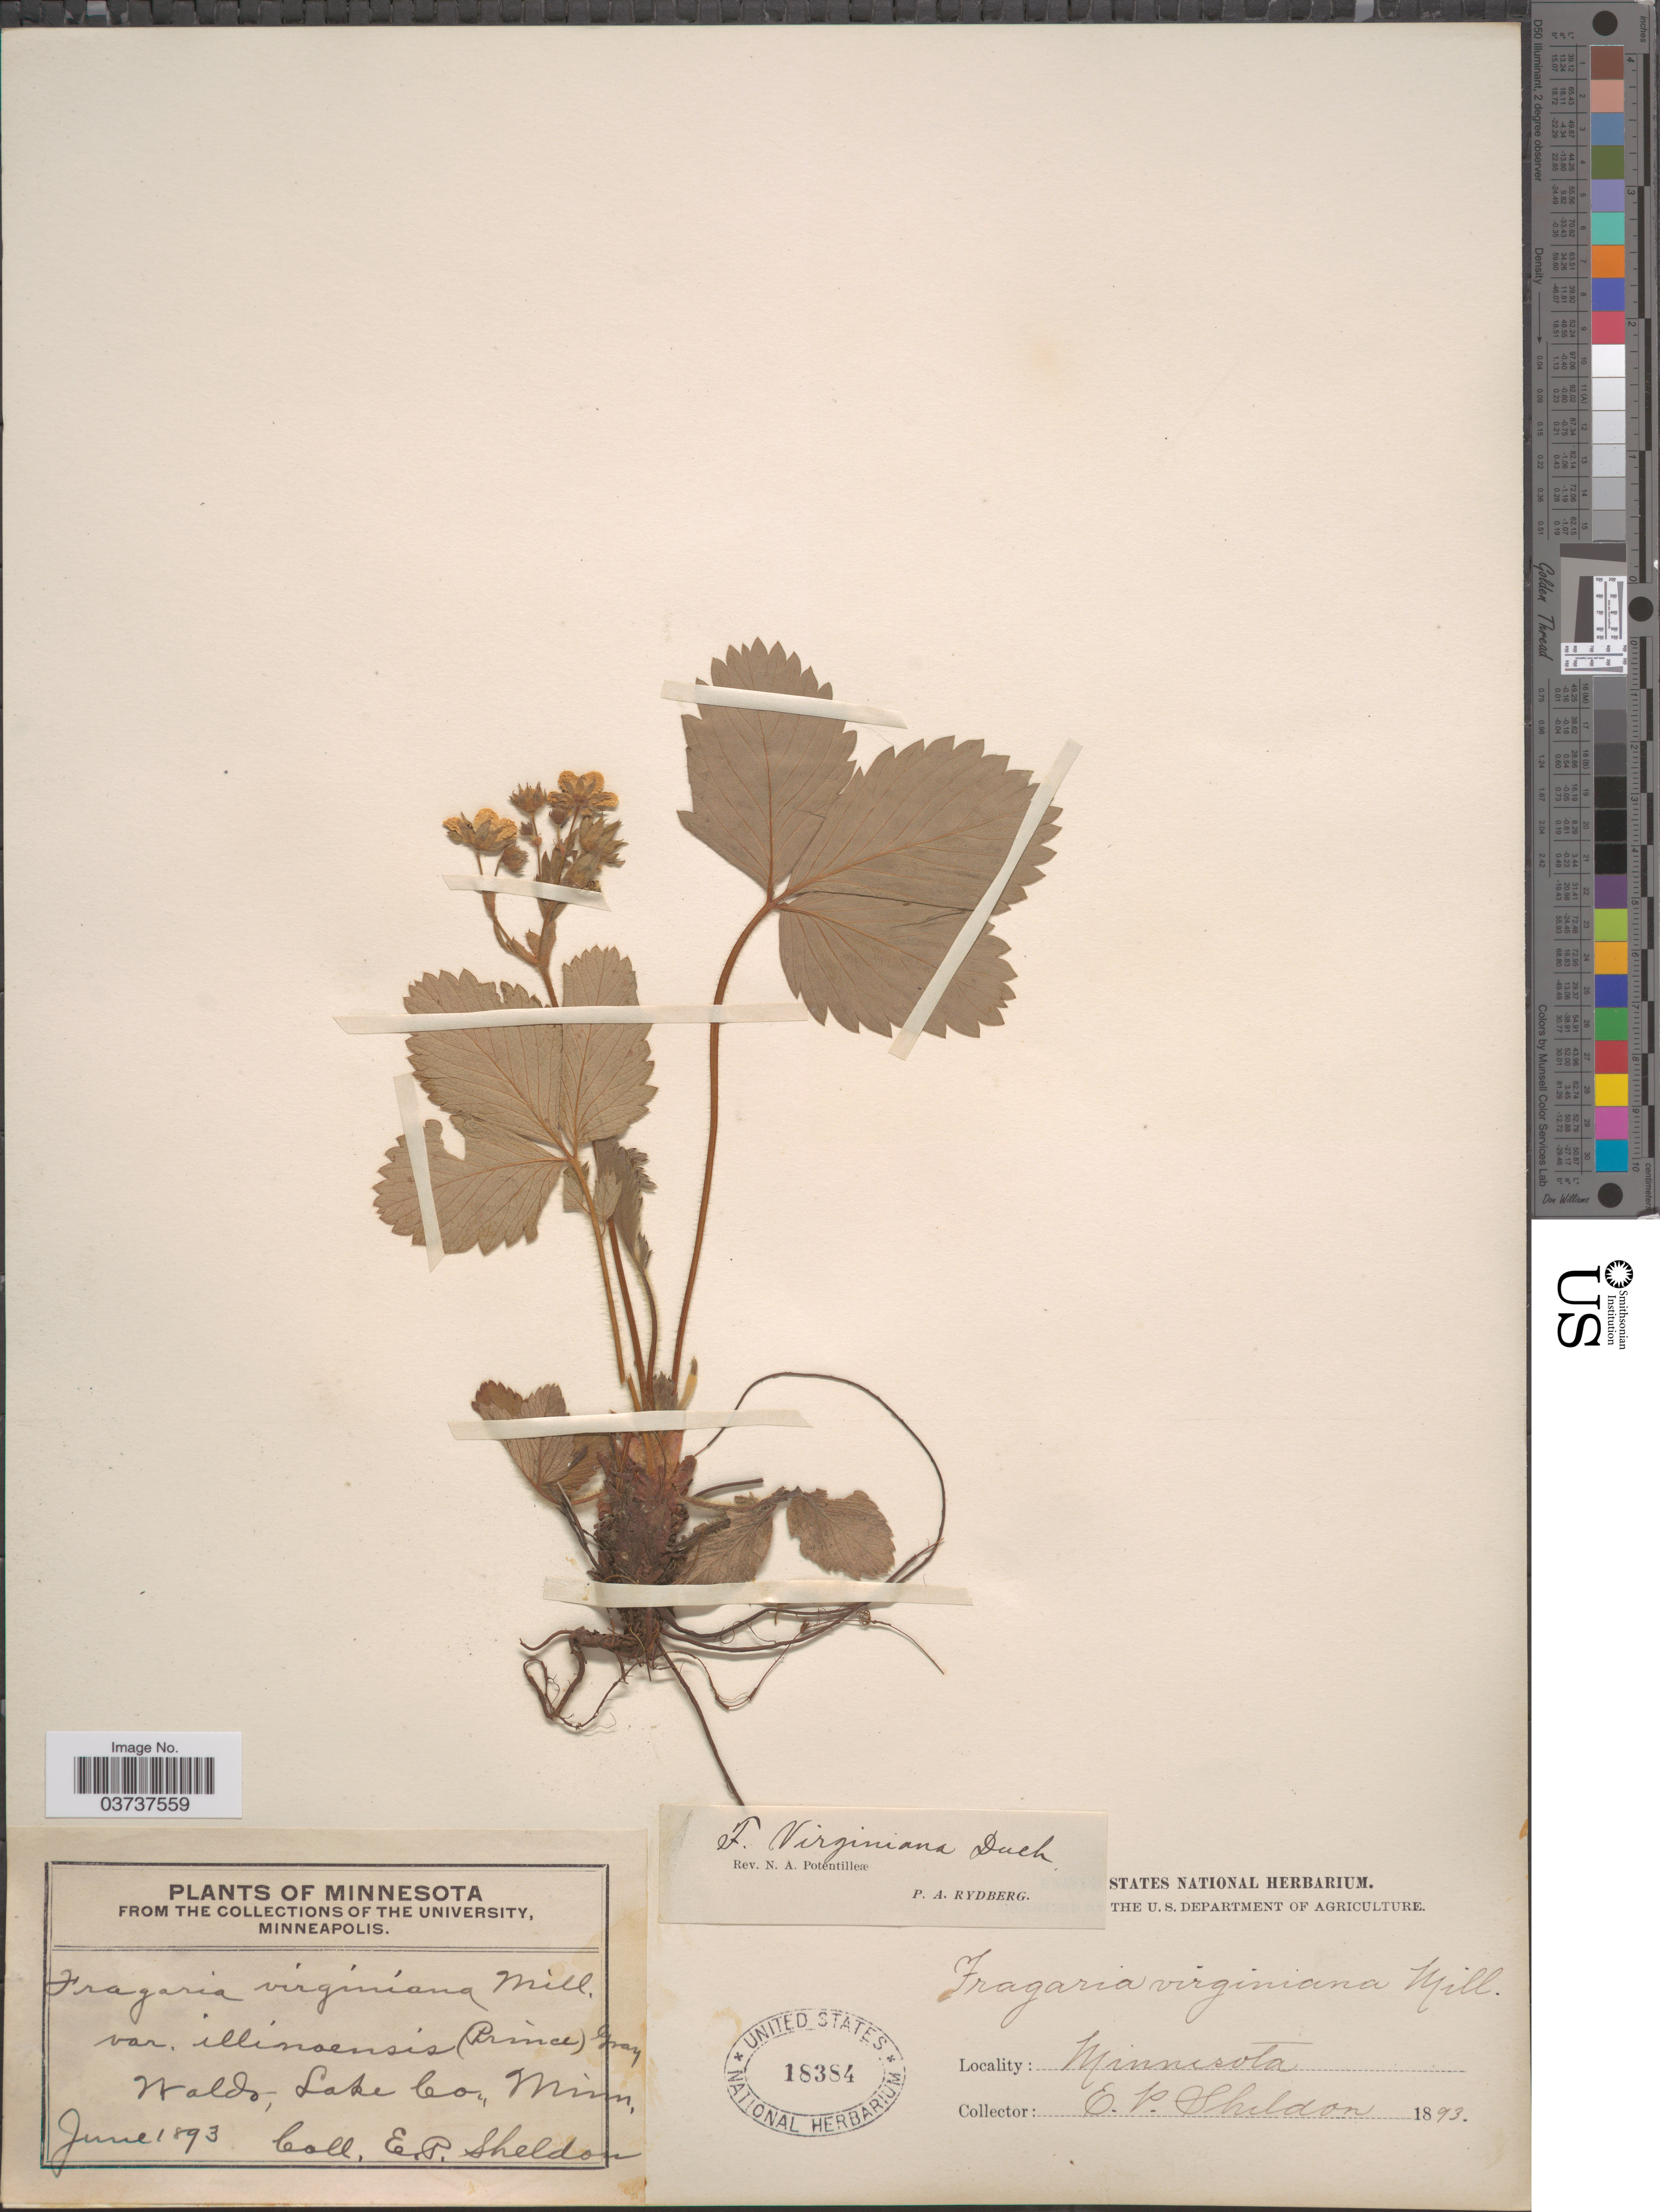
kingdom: Plantae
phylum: Tracheophyta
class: Magnoliopsida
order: Rosales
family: Rosaceae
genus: Fragaria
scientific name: Fragaria virginiana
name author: Mill.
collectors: E. P. Sheldon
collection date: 1893-06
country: United States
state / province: Minnesota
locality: Waldo, Lake Co.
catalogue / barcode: US 18384